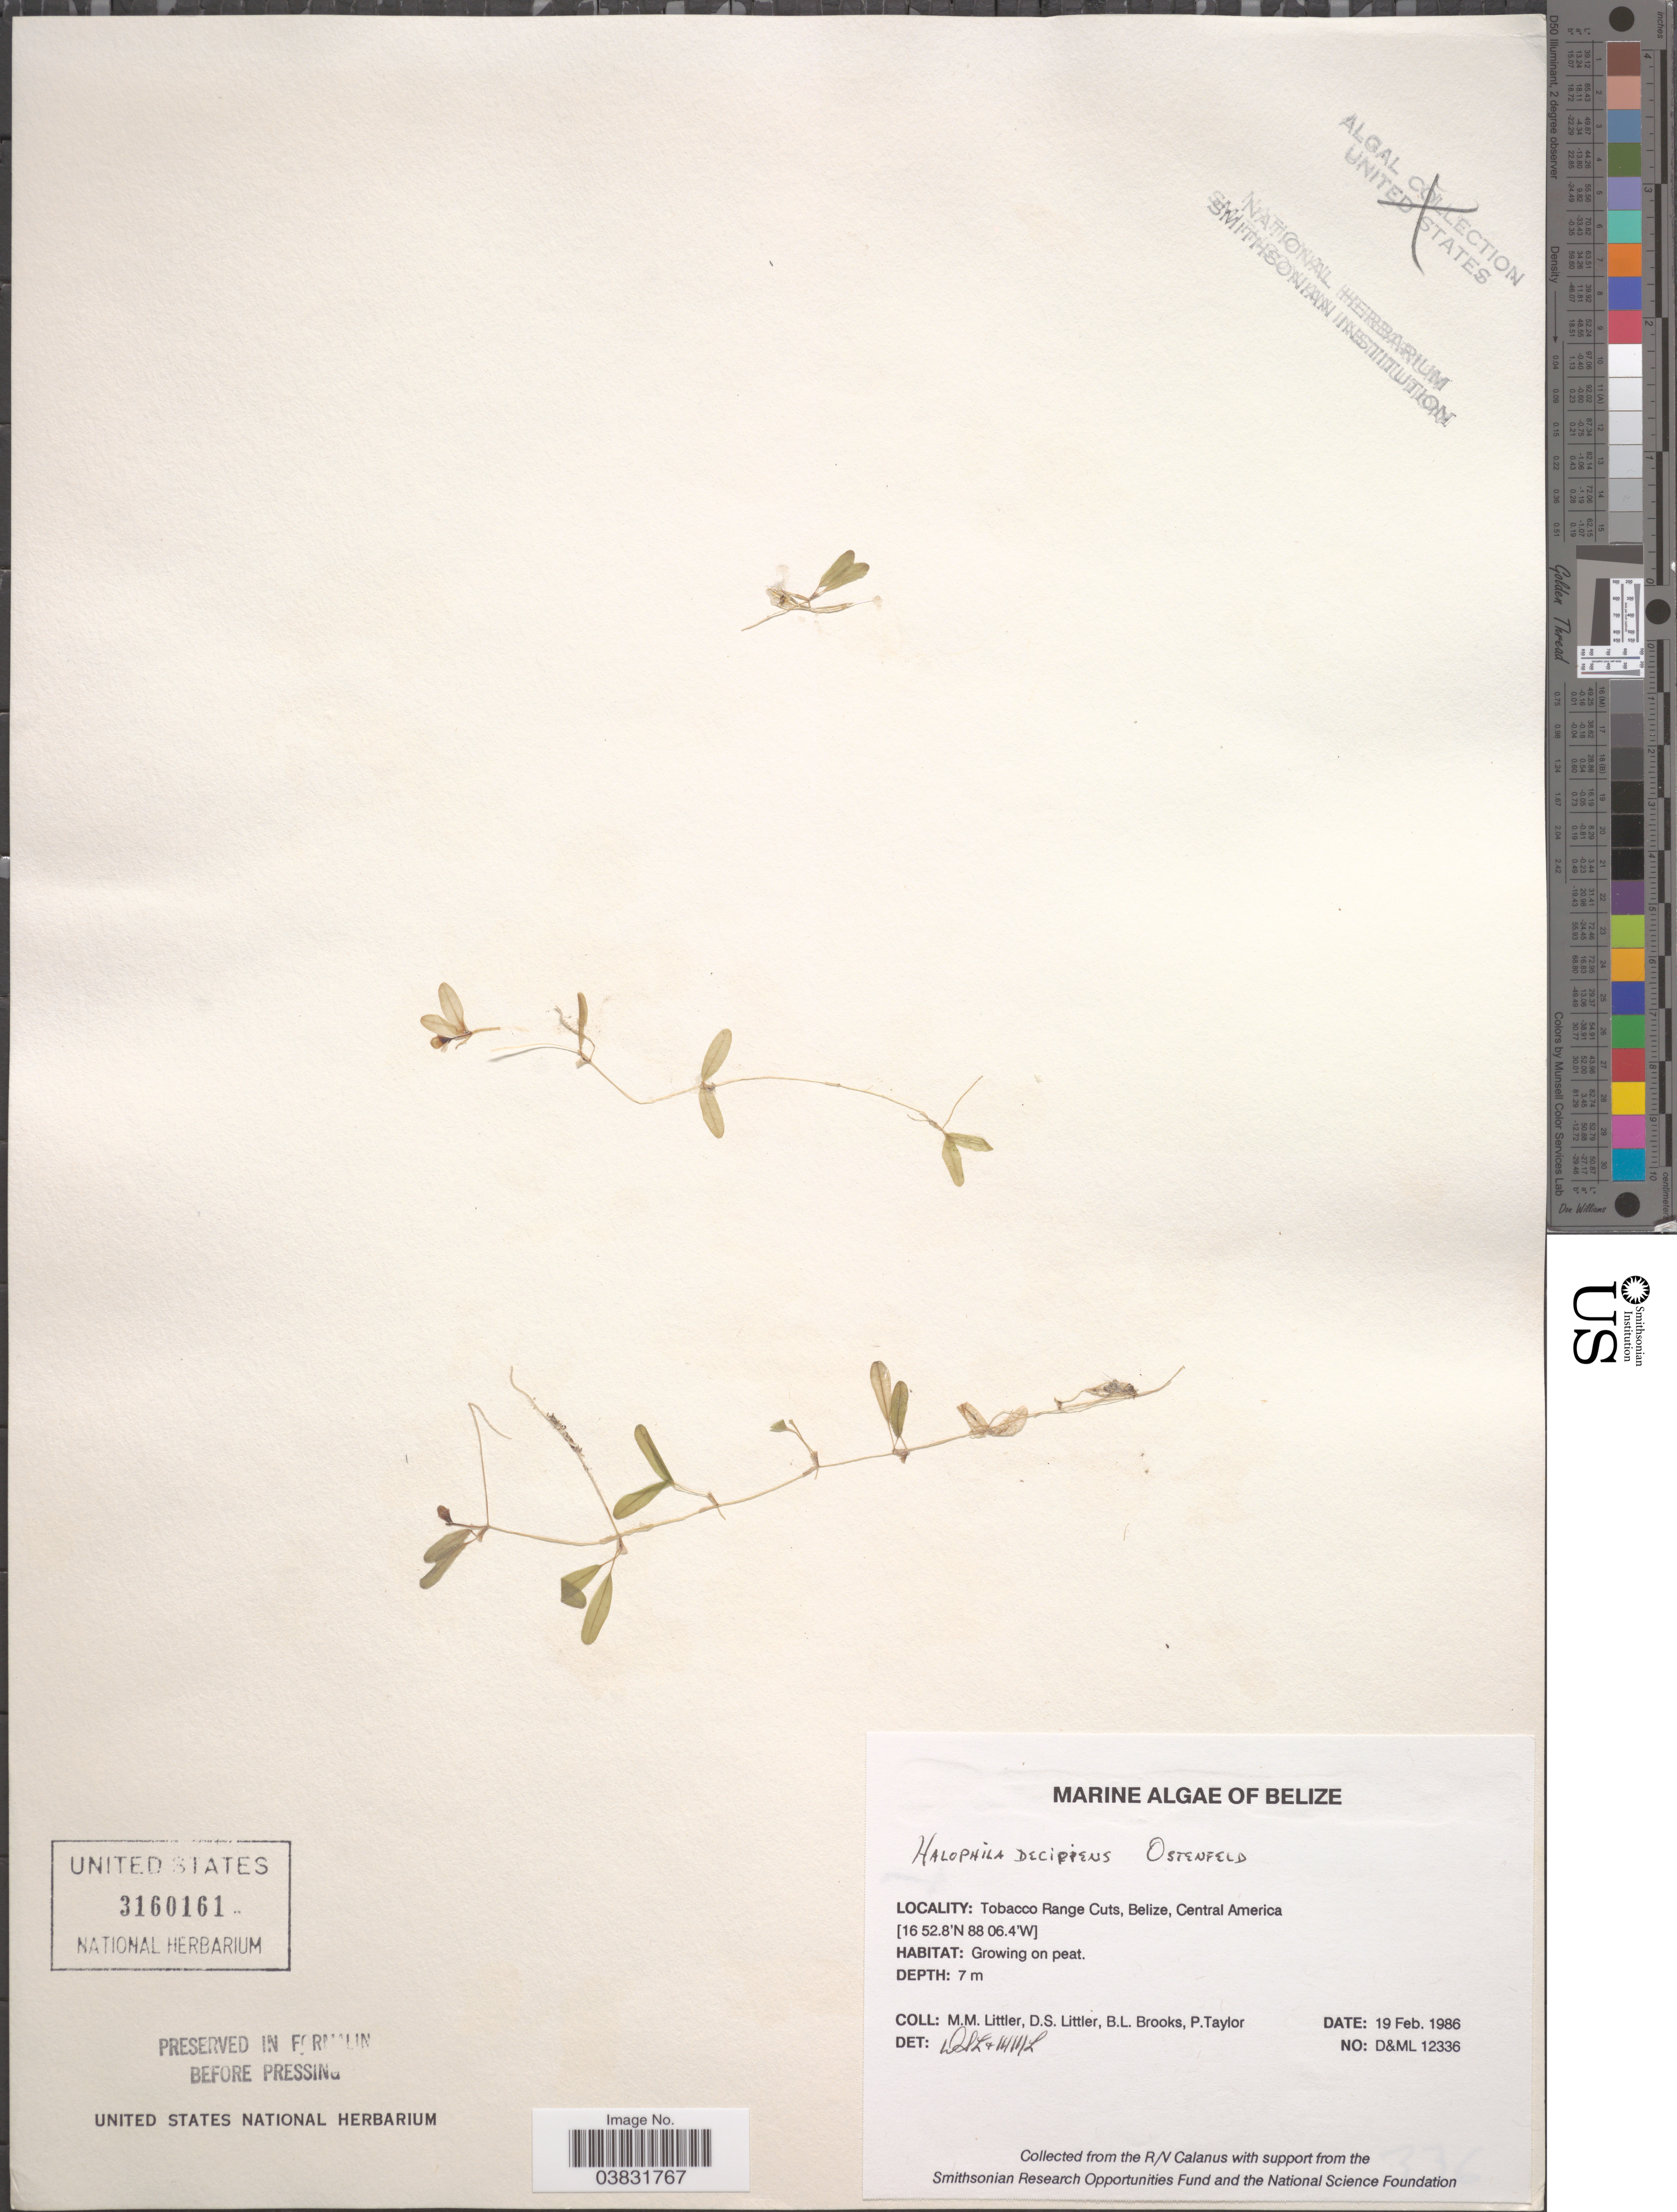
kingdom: Plantae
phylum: Tracheophyta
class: Liliopsida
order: Alismatales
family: Hydrocharitaceae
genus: Halophila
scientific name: Halophila decipiens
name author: Ostenf.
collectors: D. S. Littler, B. Brooks & P. Taylor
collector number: D&ML 12336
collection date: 1986-02-19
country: Belize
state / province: Belize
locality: Tobacco Range Cuts.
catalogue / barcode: US 3160161